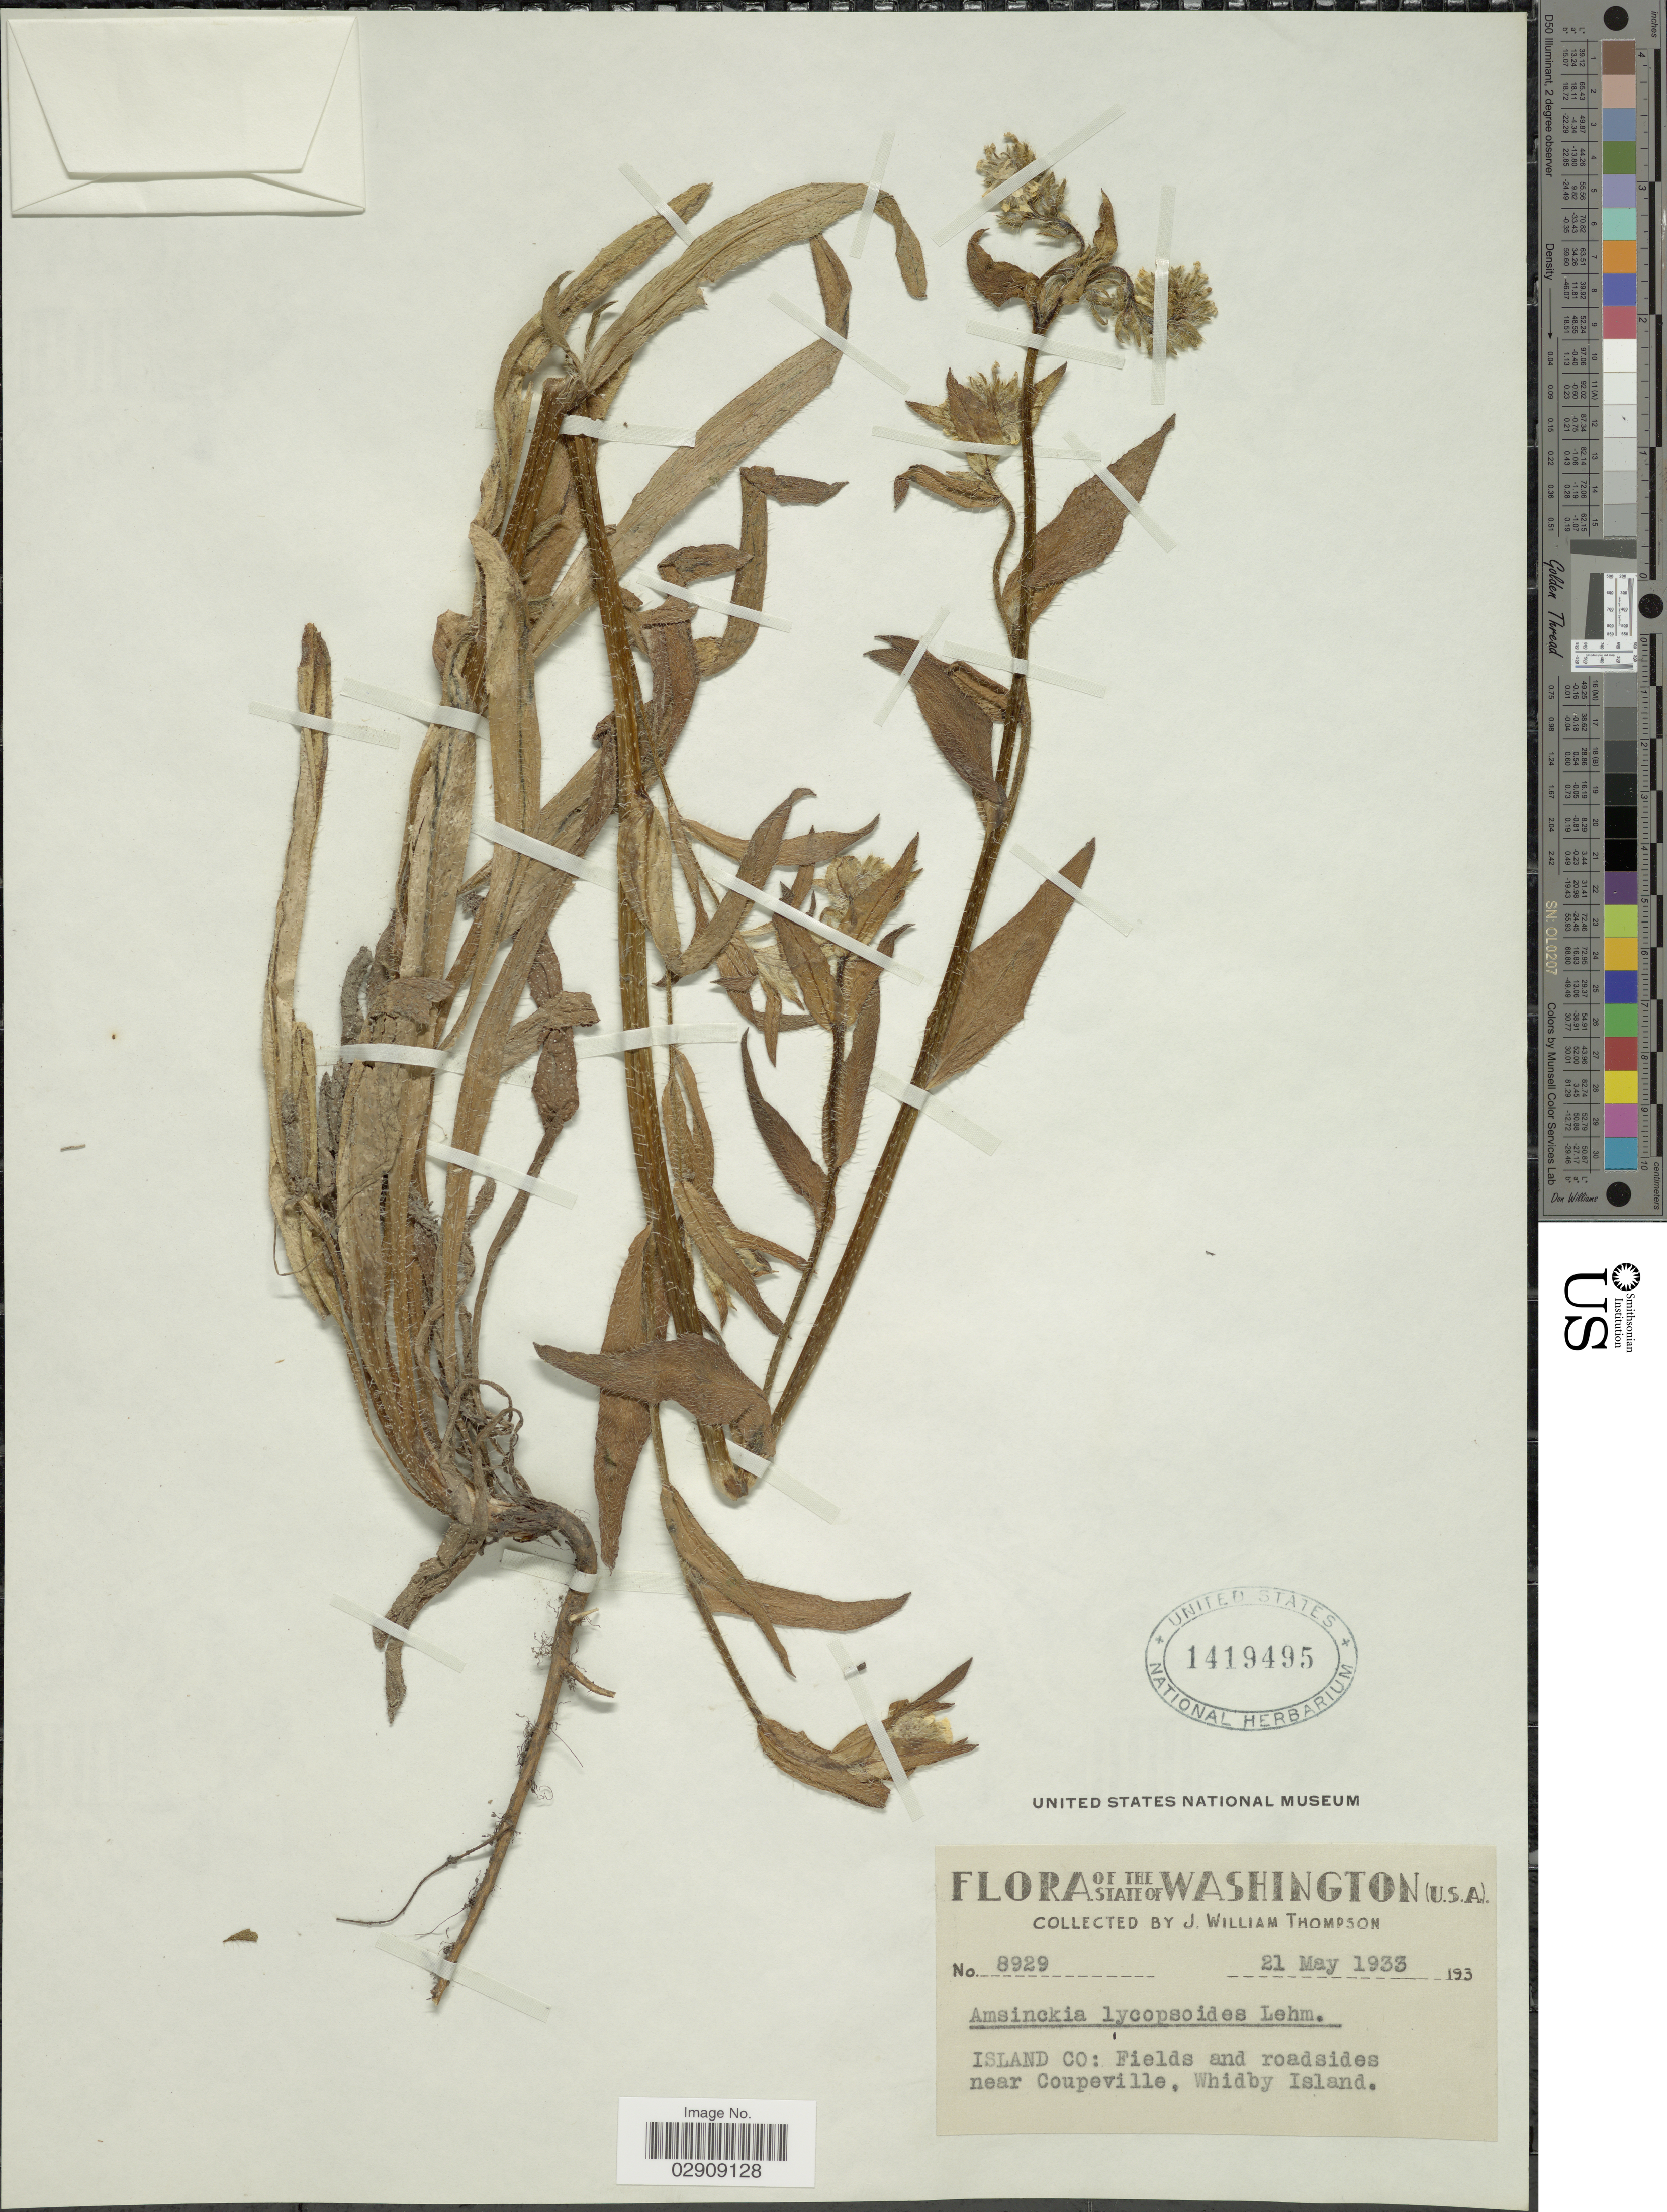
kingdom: Plantae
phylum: Tracheophyta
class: Magnoliopsida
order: Boraginales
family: Boraginaceae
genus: Amsinckia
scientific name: Amsinckia lycopsoides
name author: Lehm.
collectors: J. W. Thompson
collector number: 8929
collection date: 1933-05-21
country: United States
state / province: Washington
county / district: Island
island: Whidbey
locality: (U.S.A.). Island Co: Fields and roadsides near Coupeville. Whidby Island.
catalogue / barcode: US 1419495